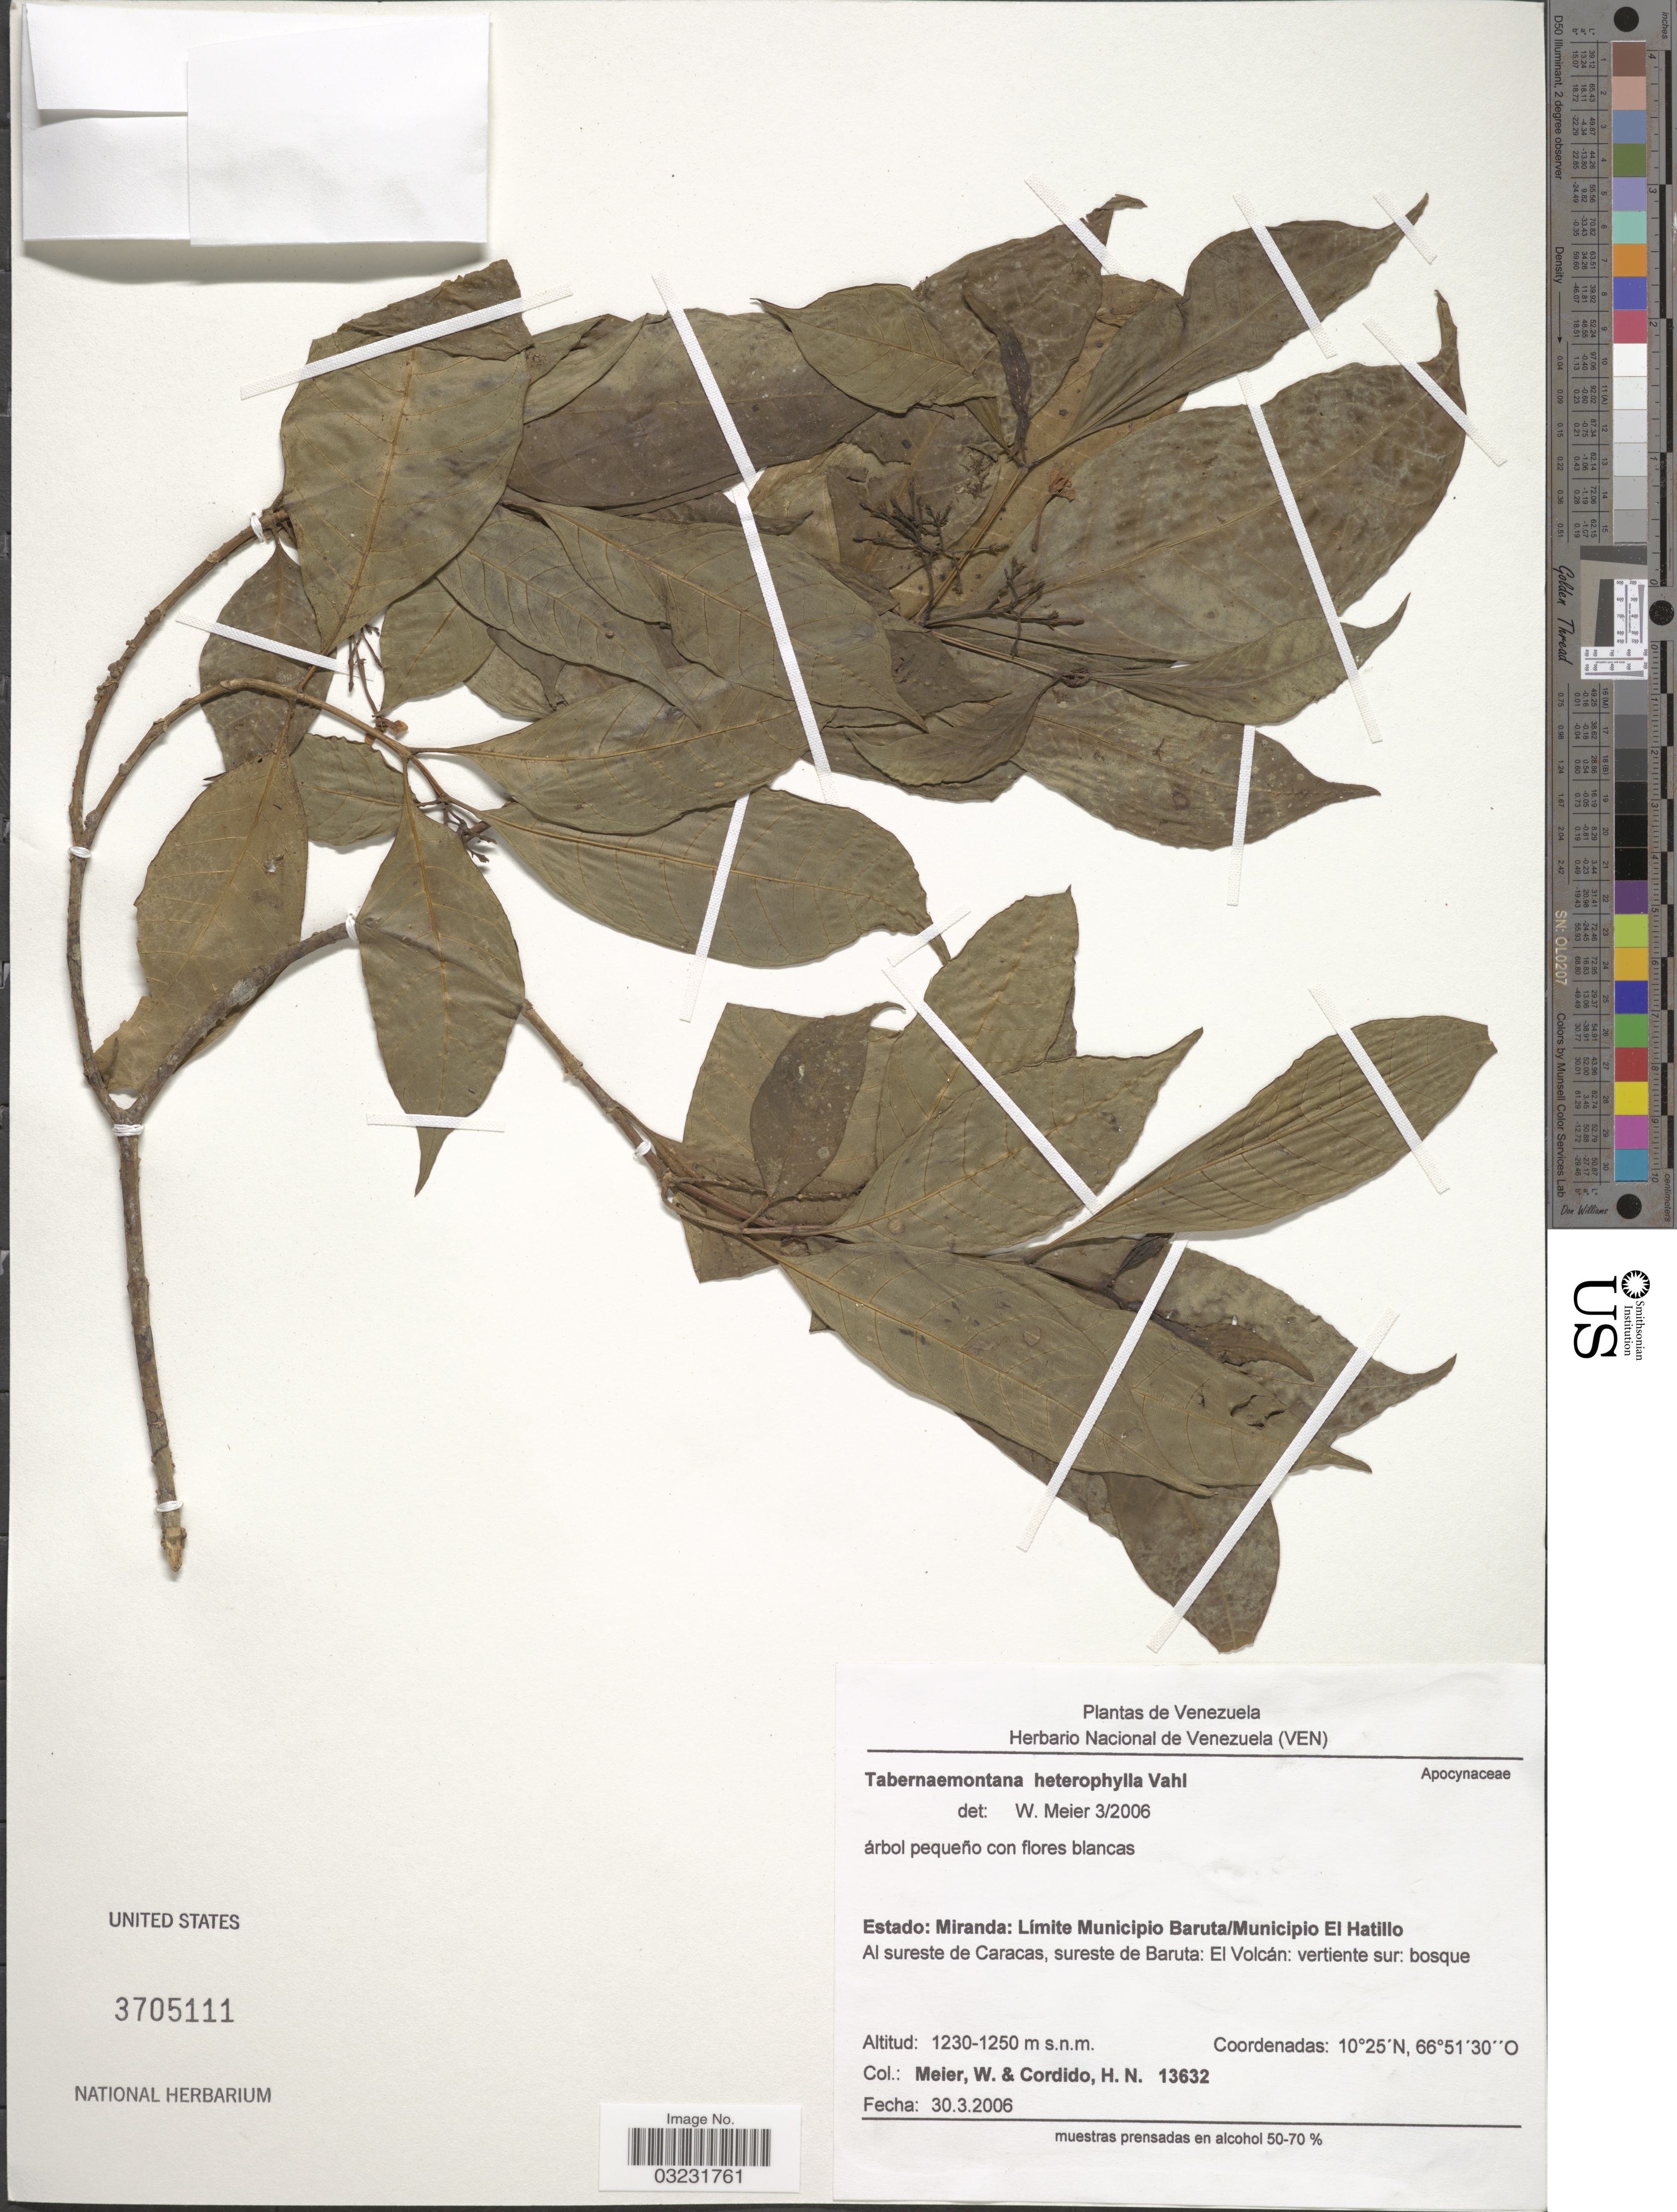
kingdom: Plantae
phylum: Tracheophyta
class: Magnoliopsida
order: Gentianales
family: Apocynaceae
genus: Tabernaemontana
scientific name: Tabernaemontana heterophylla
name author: Vahl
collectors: W. Meier & H. Cordido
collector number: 13632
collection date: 2006-03-30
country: Venezuela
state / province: Miranda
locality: Límite Municipio Baruta/ Municipio El Hatillo. Al sureste de Caracas, sureste de Baruta: El Volcán: vertiente sur.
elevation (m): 1230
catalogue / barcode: US 3705111